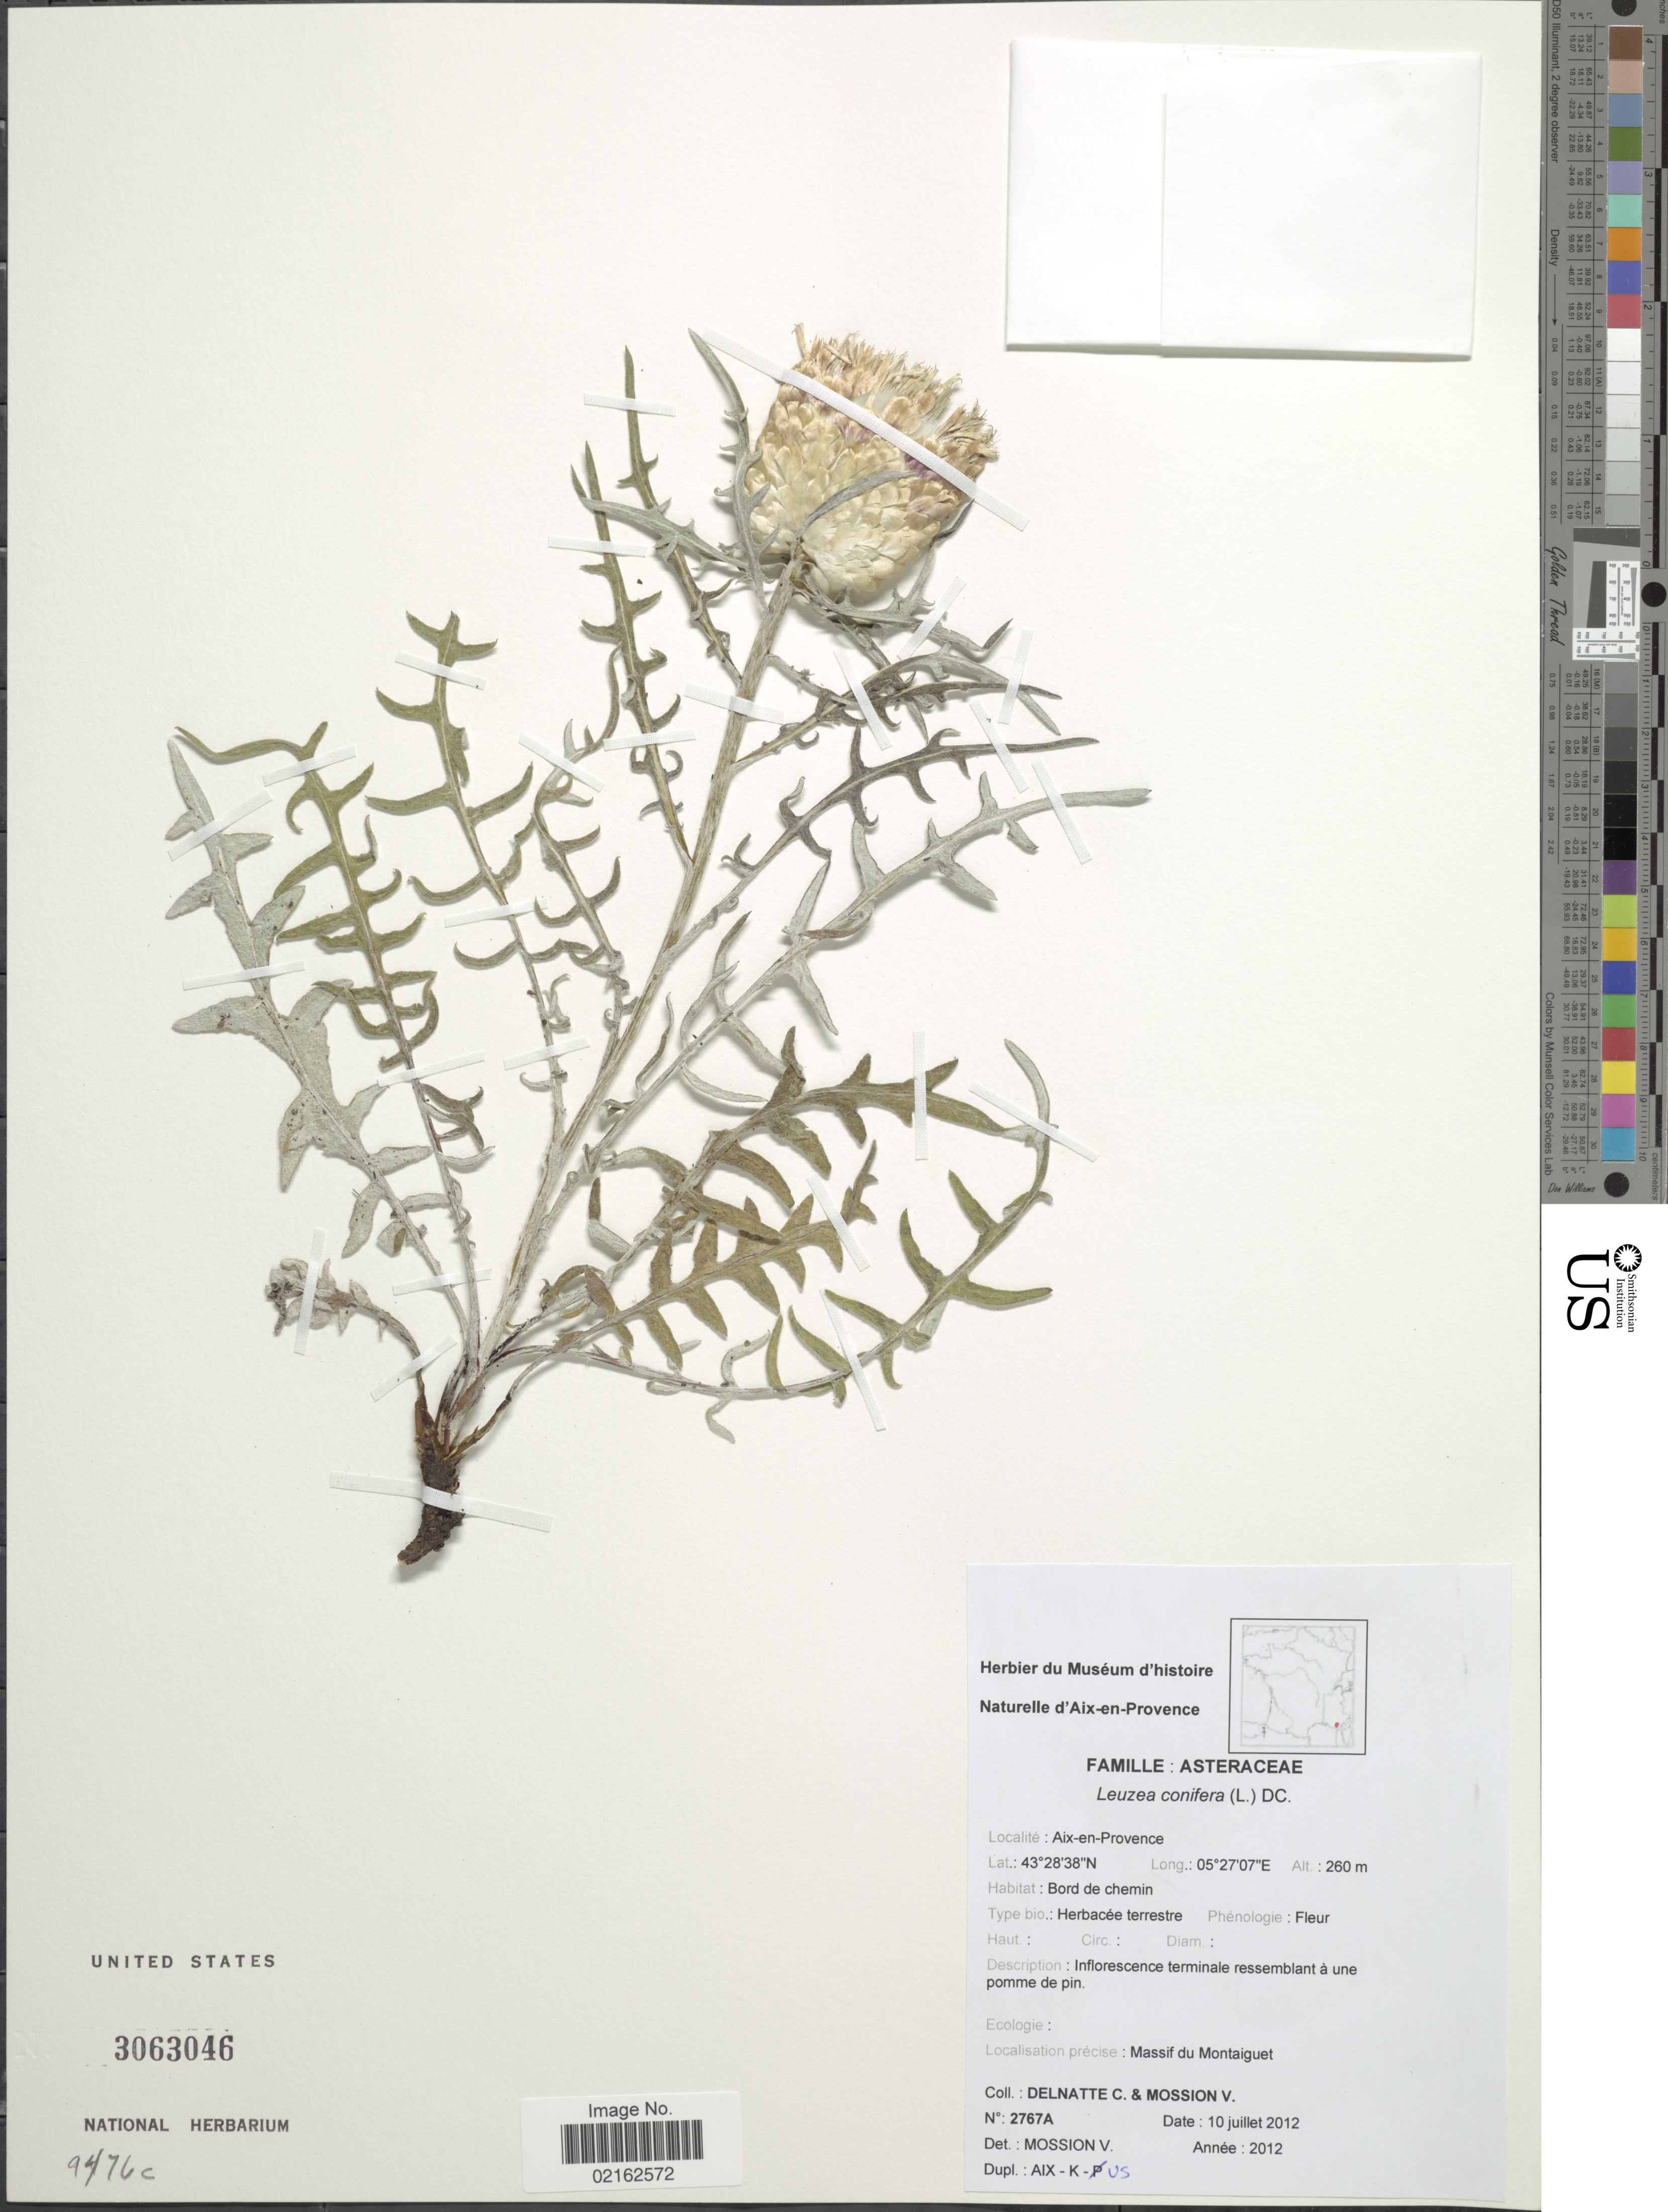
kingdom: Plantae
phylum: Tracheophyta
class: Magnoliopsida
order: Asterales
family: Asteraceae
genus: Leuzea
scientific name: Leuzea conifera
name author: (L.) DC.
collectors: C. Delnatte & V. Mossion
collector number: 2767A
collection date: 2012-07-10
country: France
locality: Aix-en-Provence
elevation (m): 260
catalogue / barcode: US 3063046